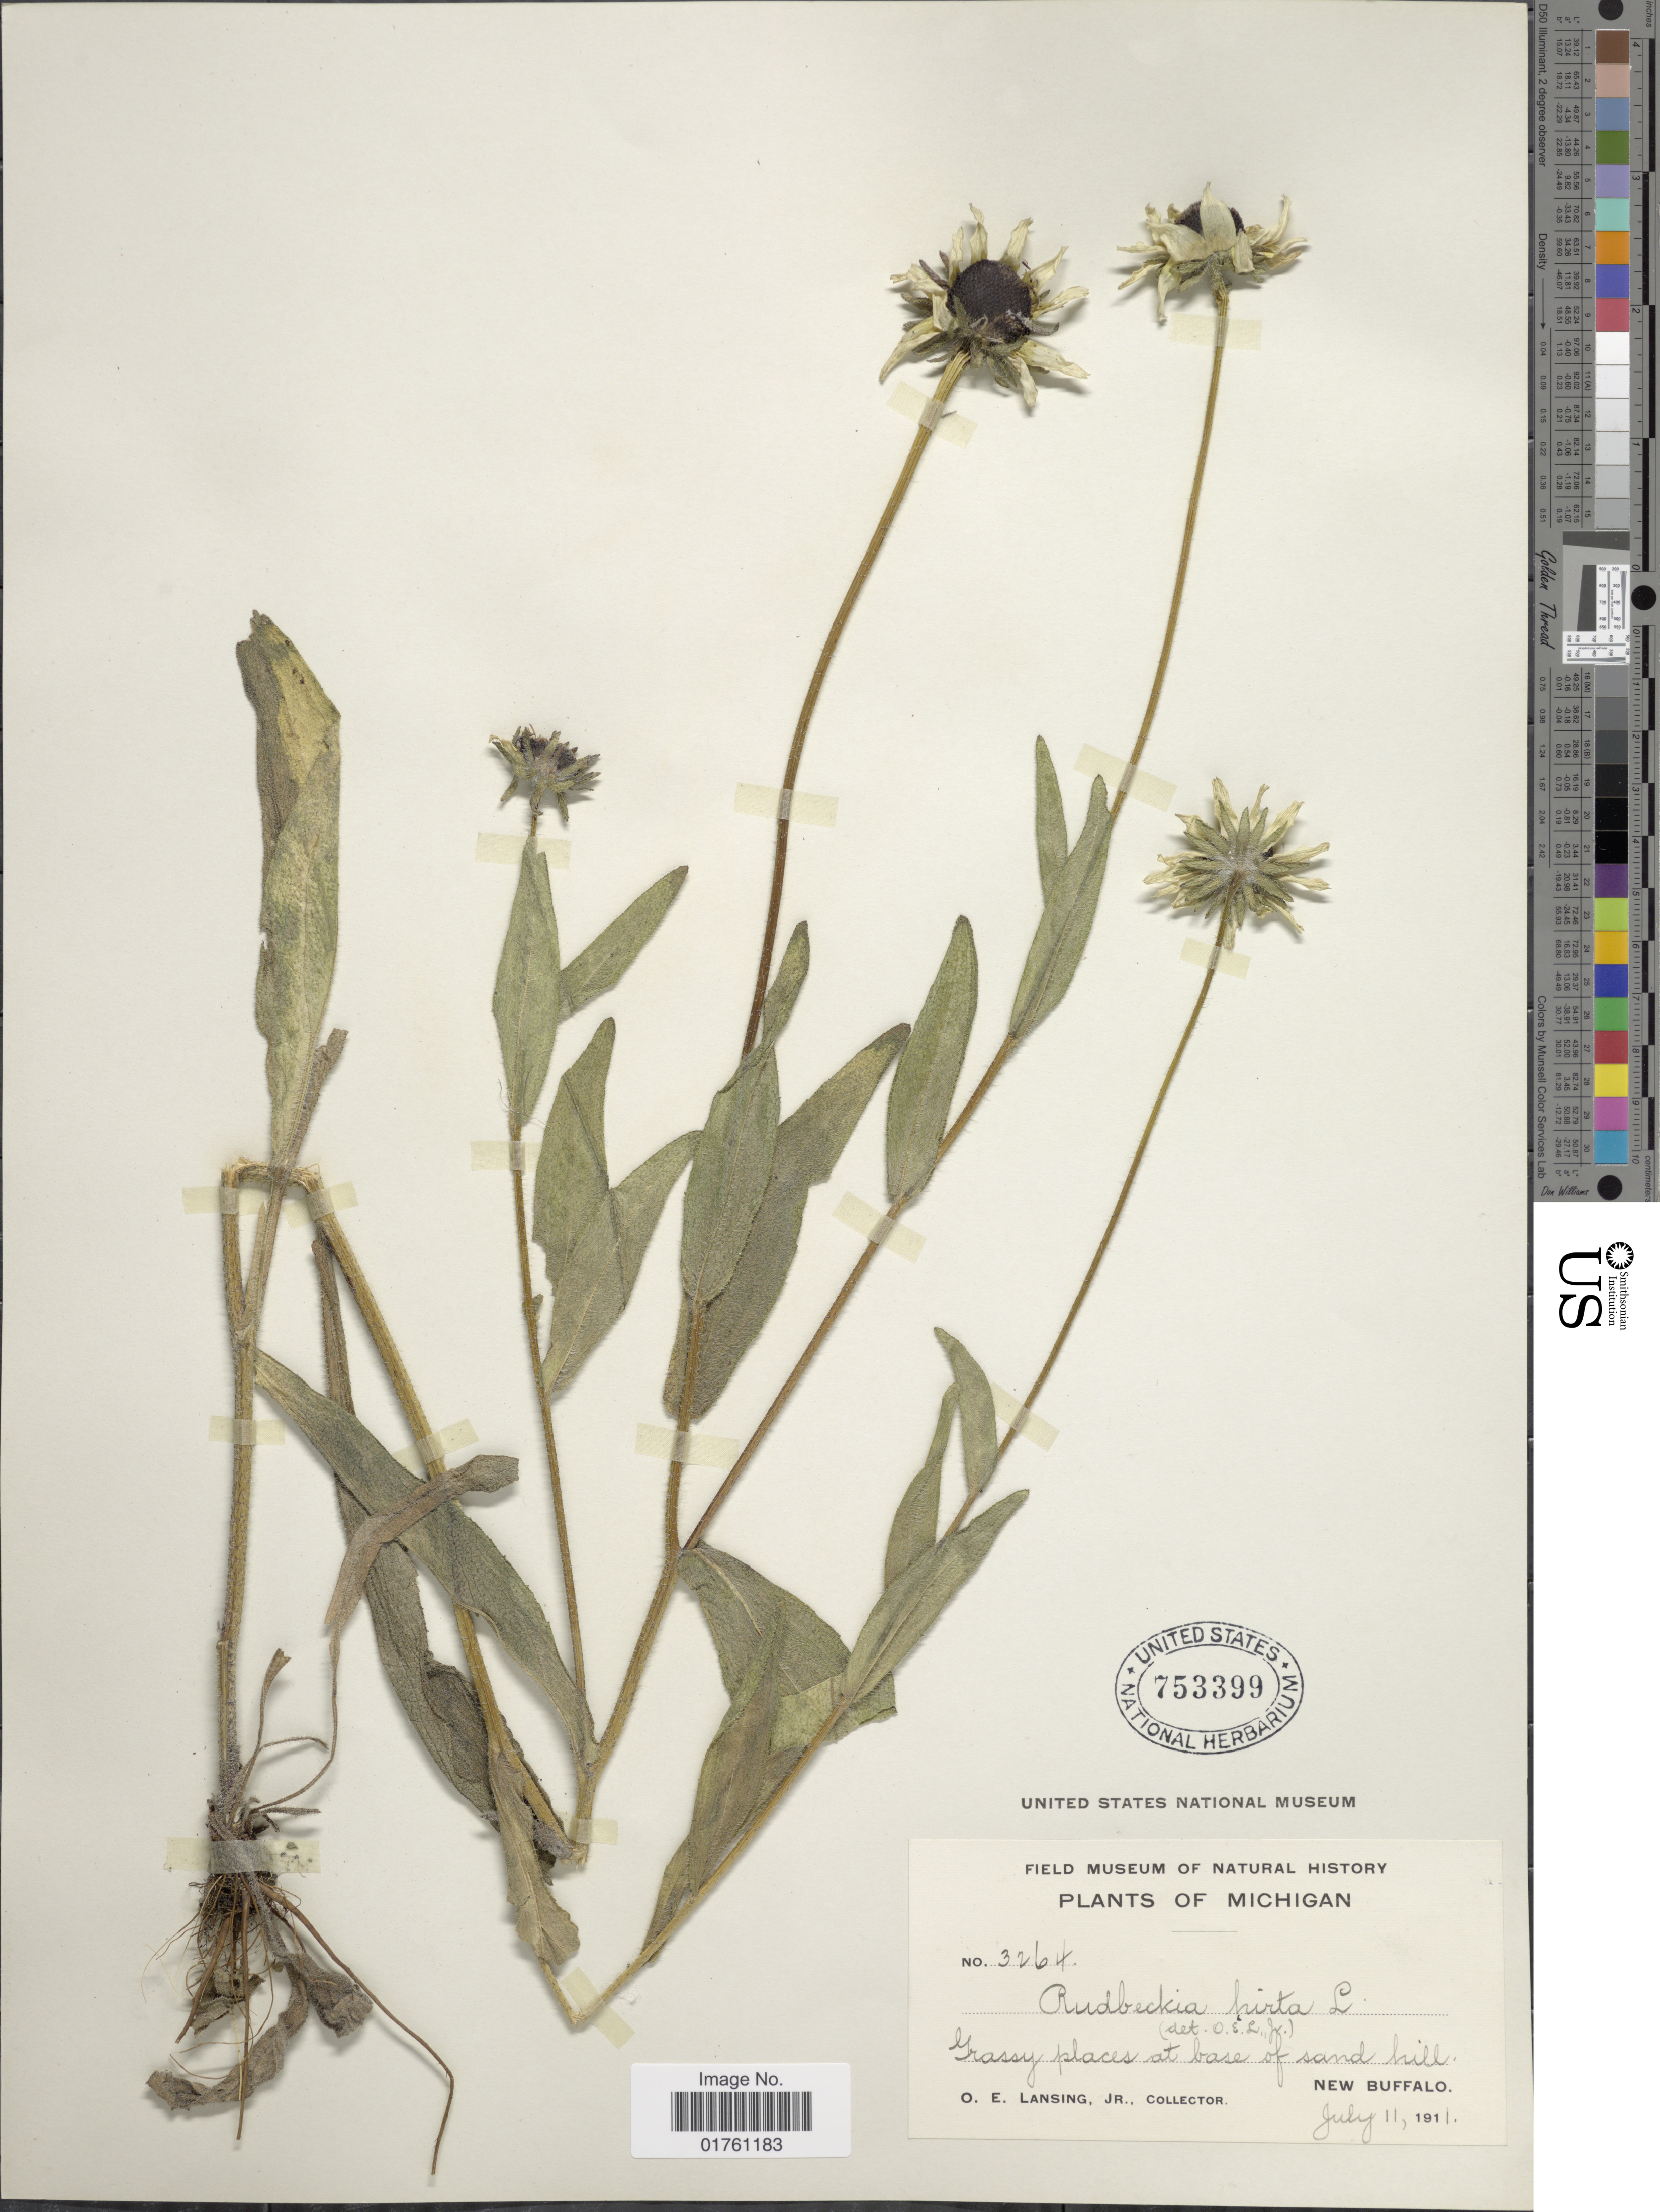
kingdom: Plantae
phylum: Tracheophyta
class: Magnoliopsida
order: Asterales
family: Asteraceae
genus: Rudbeckia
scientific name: Rudbeckia hirta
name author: L.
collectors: O. Lansing Jr.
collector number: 3264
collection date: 1911-07-11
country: United States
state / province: Michigan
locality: Grassy places at base of sand hill, New Buffalo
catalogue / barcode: US 753399